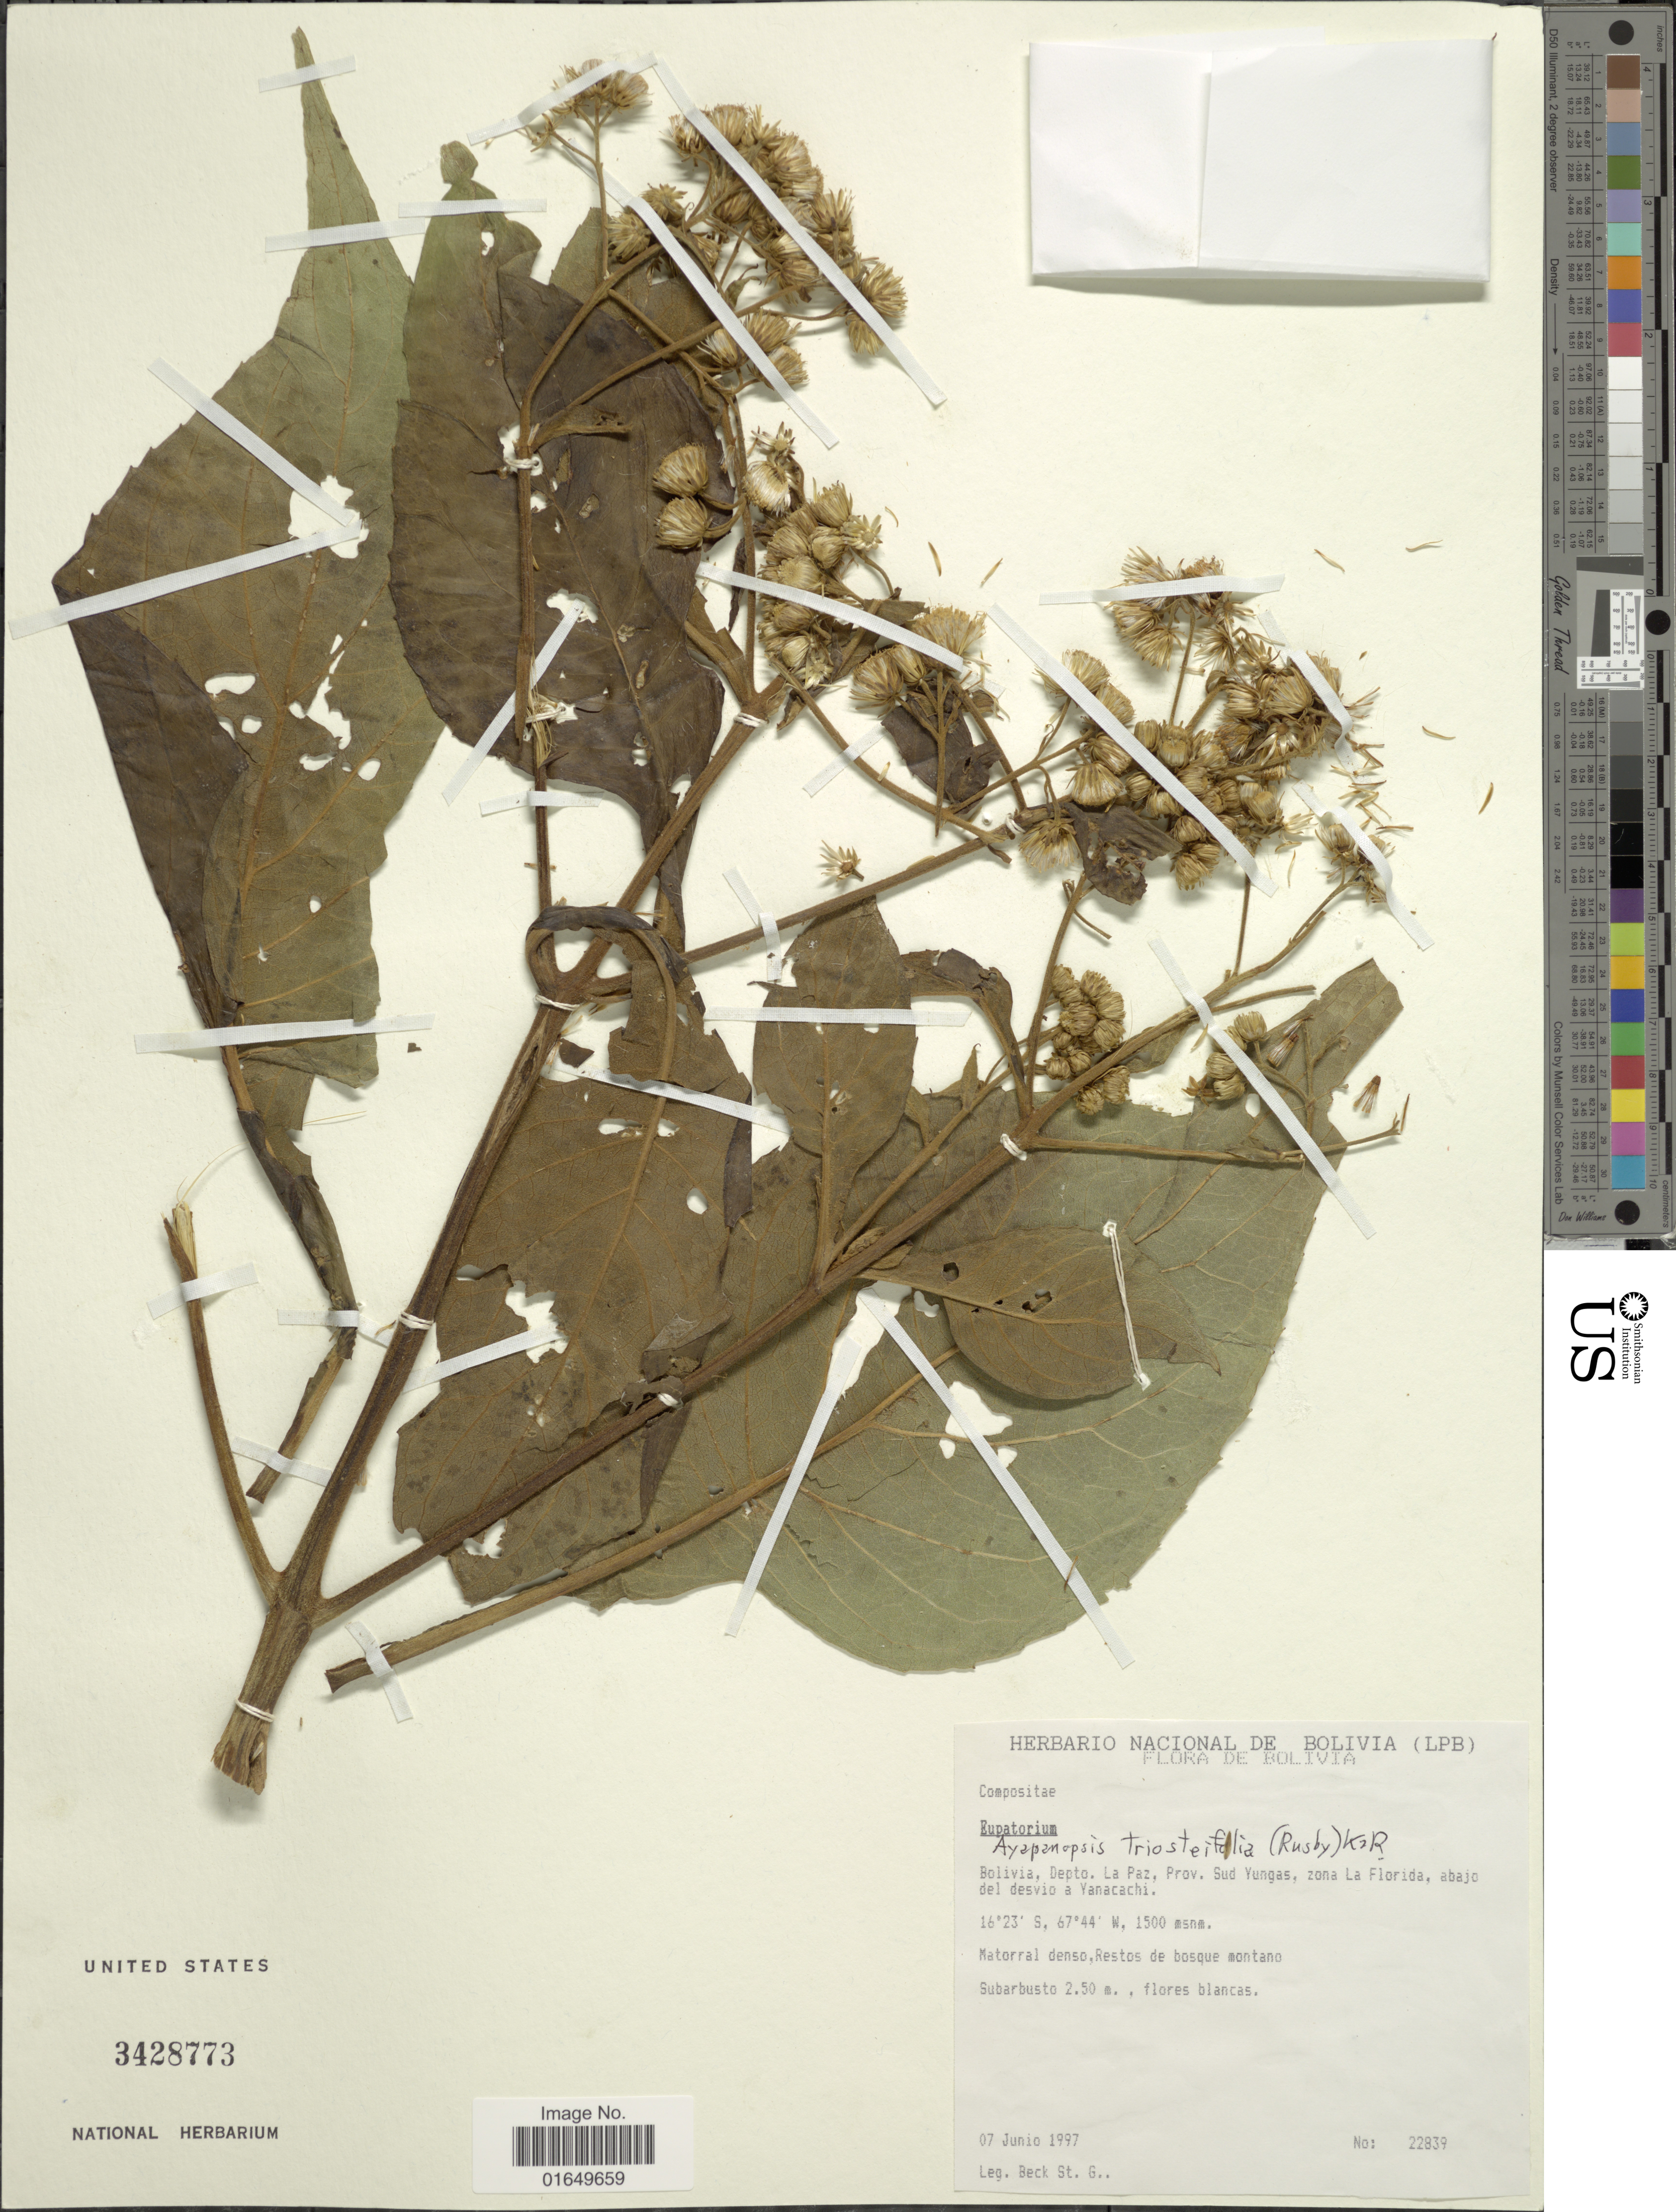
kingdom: Plantae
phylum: Tracheophyta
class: Magnoliopsida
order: Asterales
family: Asteraceae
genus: Ayapanopsis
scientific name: Ayapanopsis triosteifolia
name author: (Rusby) R.M. King & H. Rob.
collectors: S. G. Beck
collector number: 22839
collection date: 1997-06-07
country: Bolivia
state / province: La Paz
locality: Prov. Sud Yungas, zona La Florida, abajo del desvio a Yanacachi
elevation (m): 1500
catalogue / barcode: US 3428773